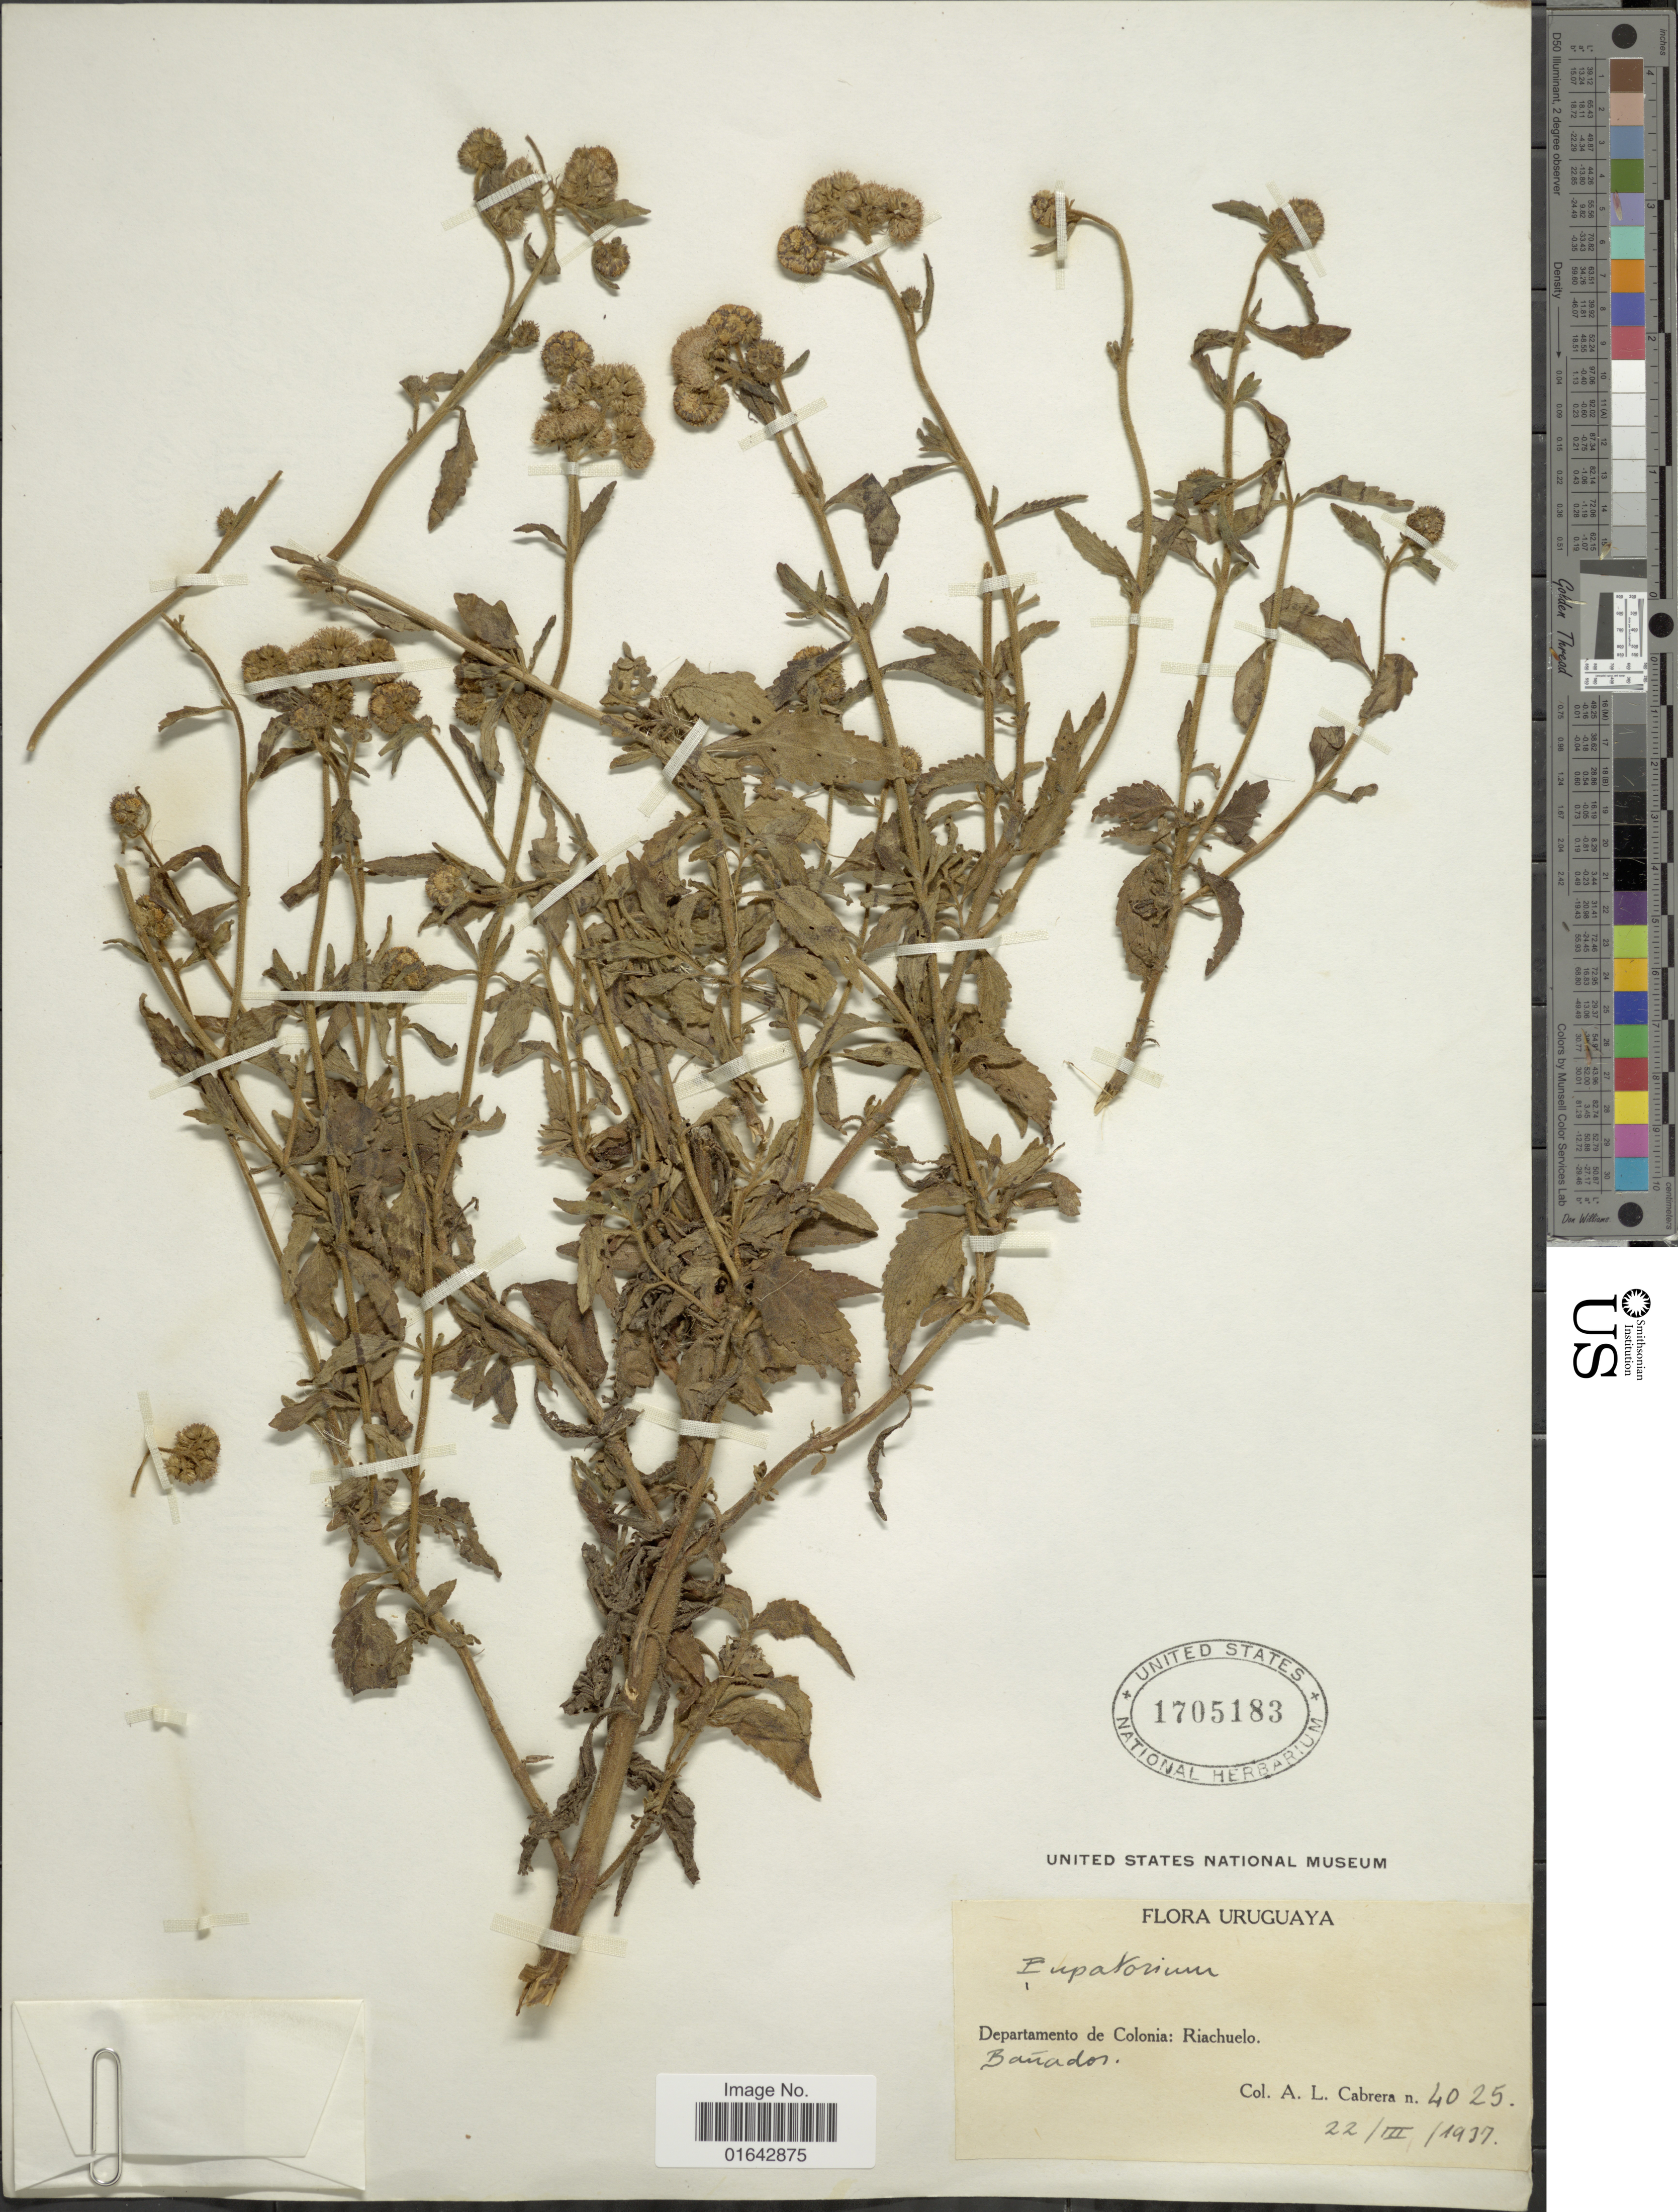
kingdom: Plantae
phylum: Tracheophyta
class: Magnoliopsida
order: Asterales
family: Asteraceae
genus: Barrosoa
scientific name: Barrosoa candolleana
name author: (Hook. & Arn.) R.M. King & H. Rob.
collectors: A. L. Cabrera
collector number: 4025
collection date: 1937-03-22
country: Uruguay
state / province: Colonia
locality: Departamento de Colonia: Riachuelo. Bañados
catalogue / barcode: US 1705183